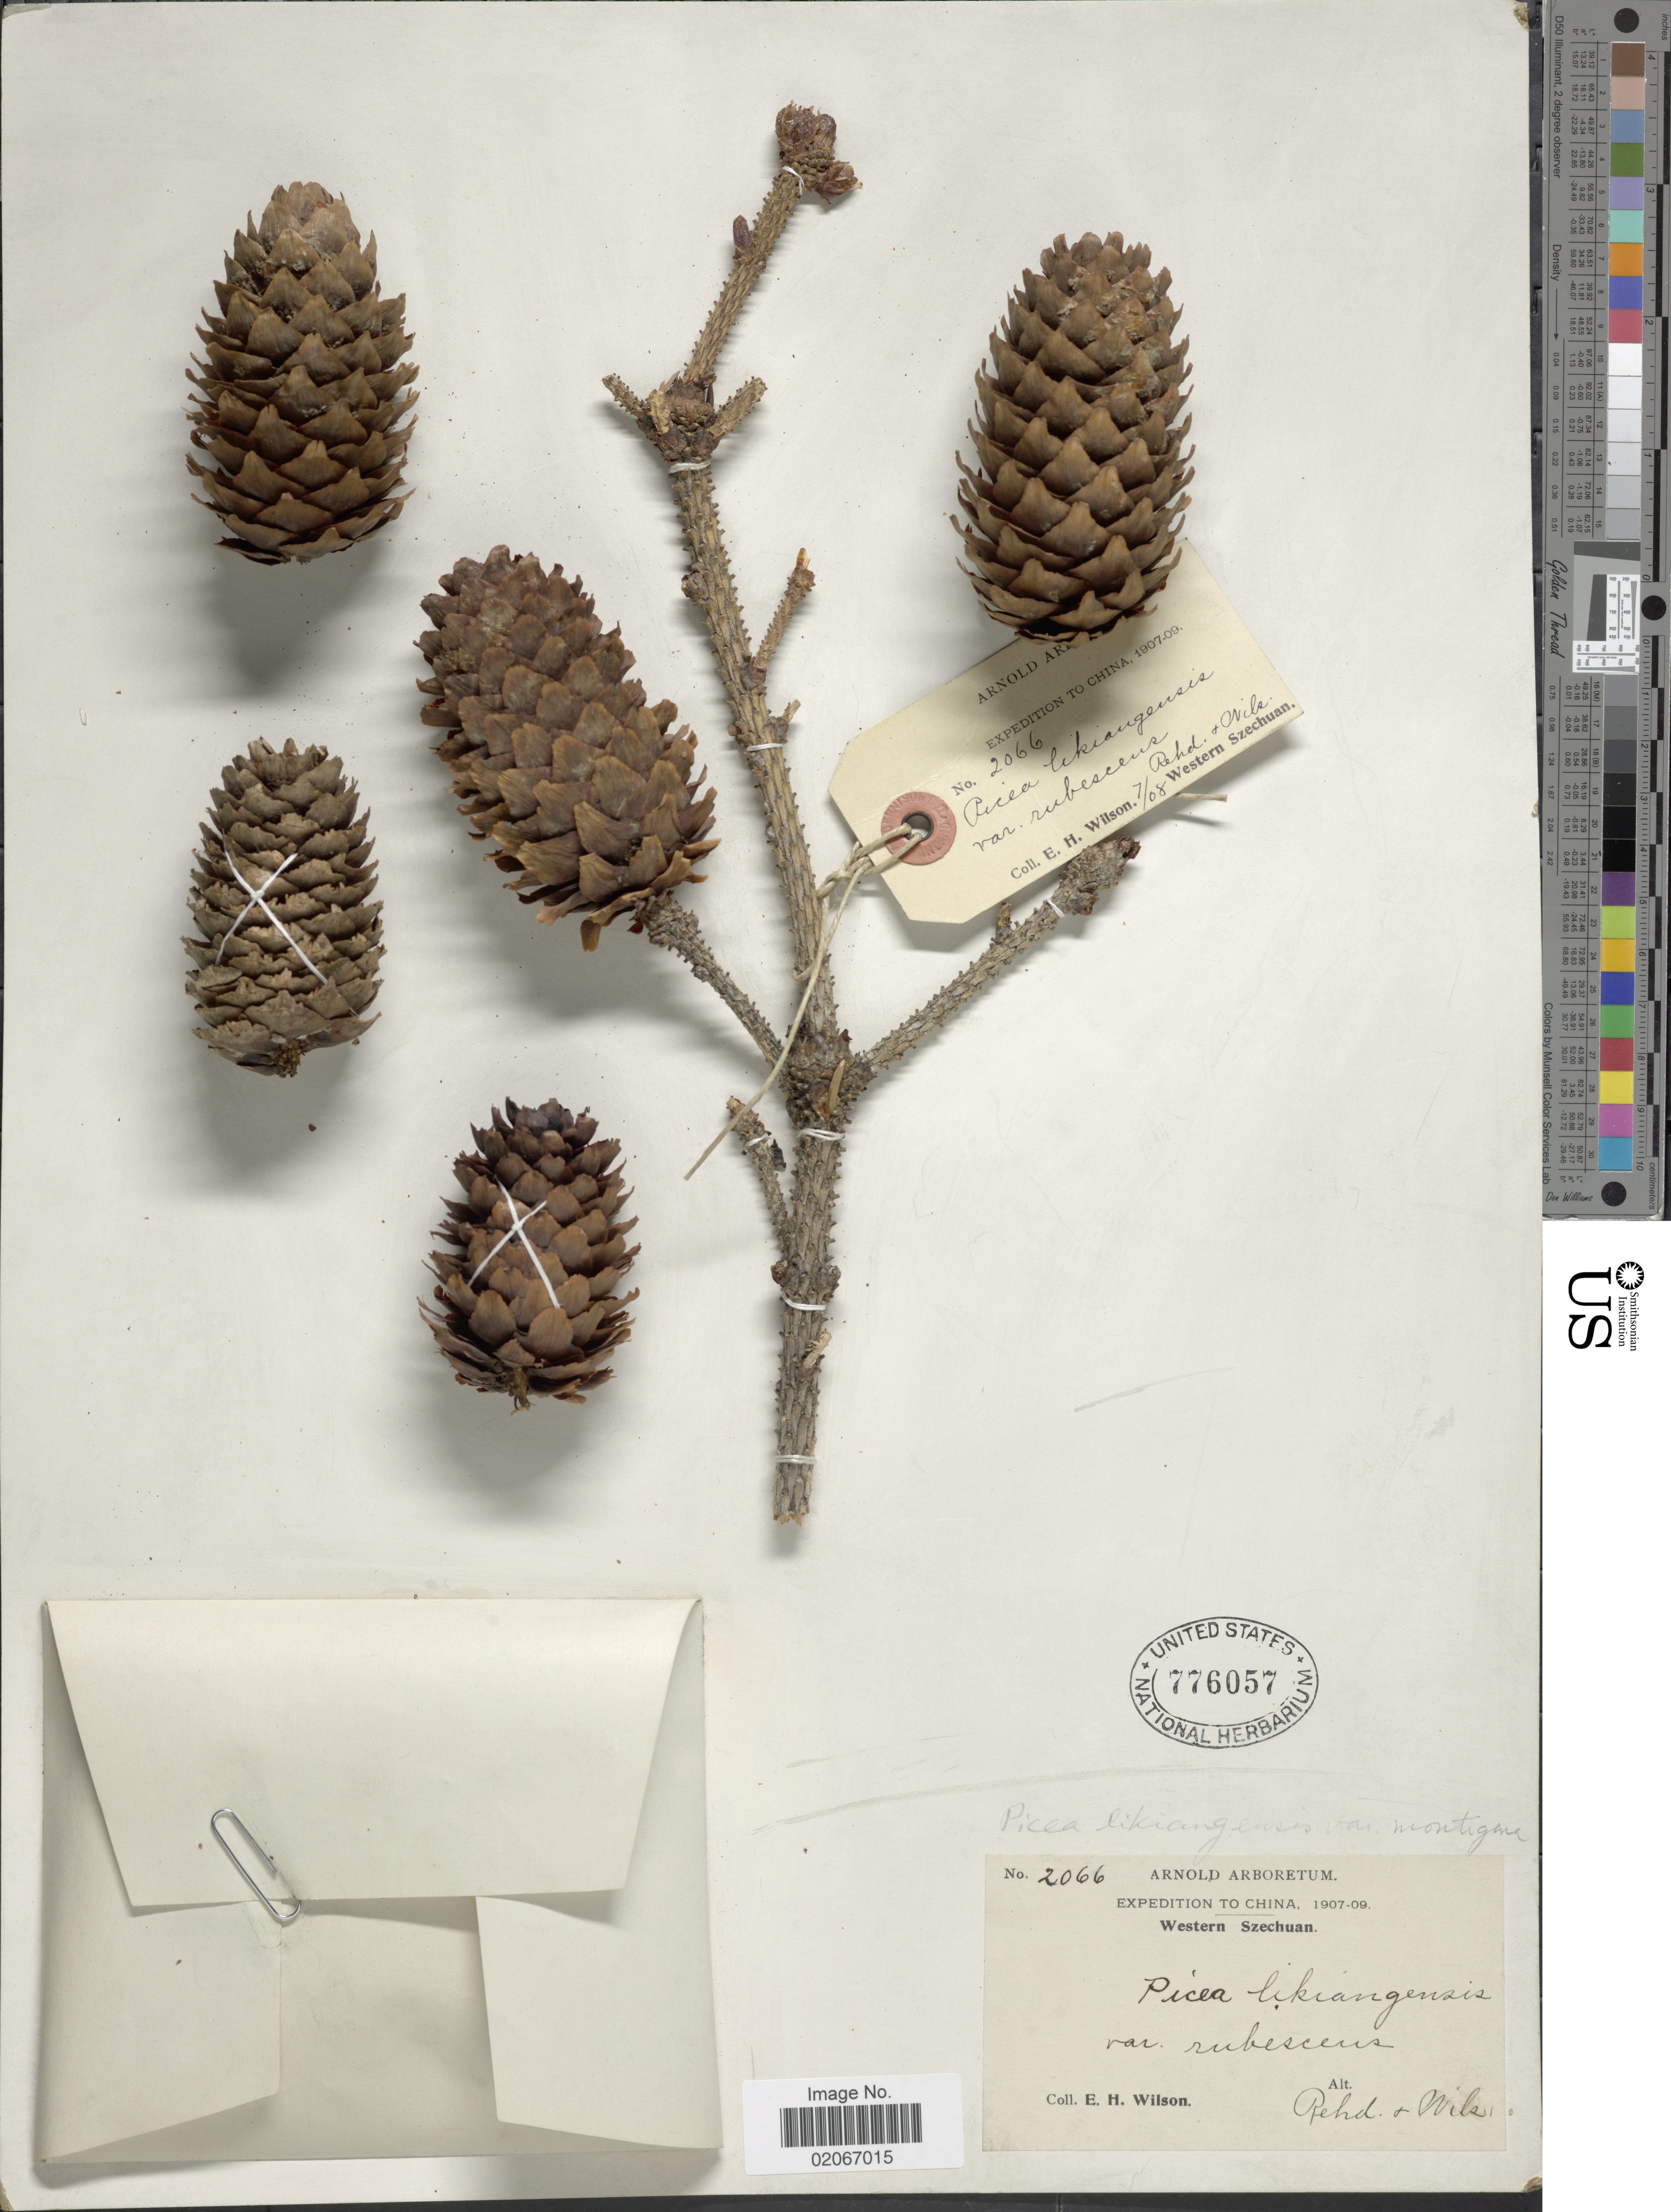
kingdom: Plantae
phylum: Tracheophyta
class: Pinopsida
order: Pinales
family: Pinaceae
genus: Picea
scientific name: Picea likiangensis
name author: (Franch.) E. Pritz.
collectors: E. Wilson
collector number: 2066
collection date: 1908-07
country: China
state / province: Sichuan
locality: Western Szechuan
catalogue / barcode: US 776057